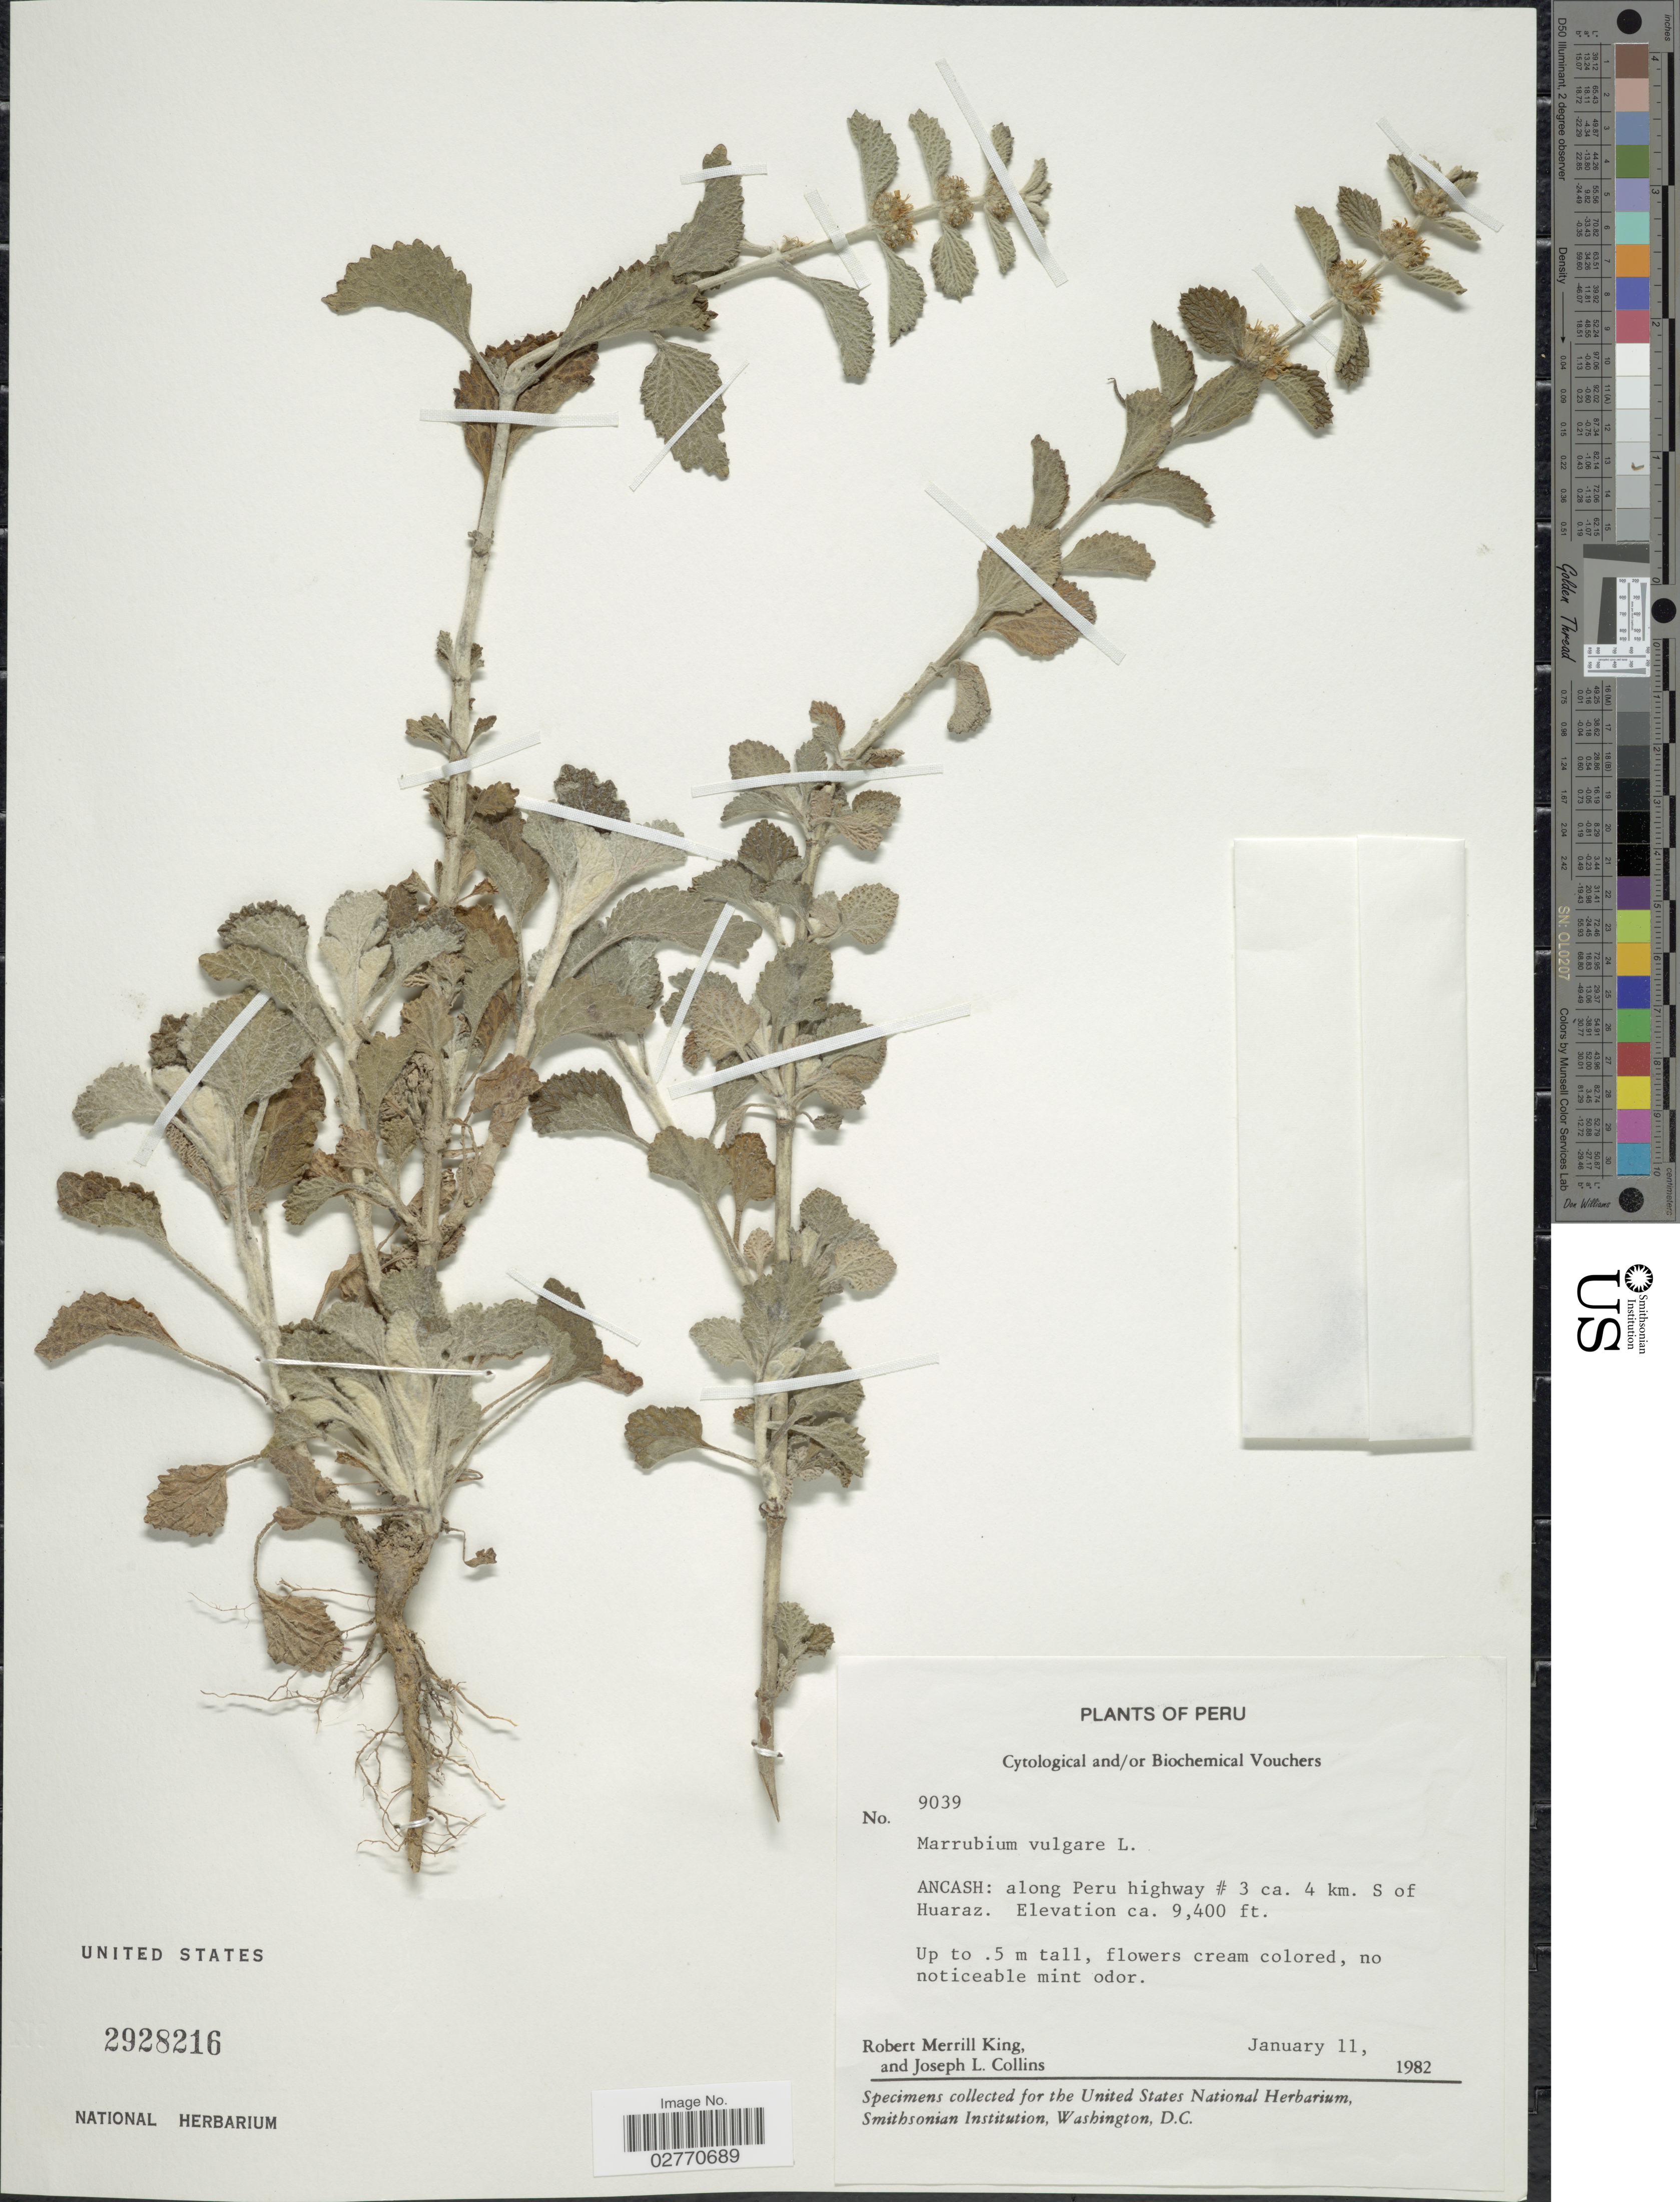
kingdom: Plantae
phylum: Tracheophyta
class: Magnoliopsida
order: Lamiales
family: Lamiaceae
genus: Marrubium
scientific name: Marrubium vulgare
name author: L.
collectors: R. M. King & J. L. Collins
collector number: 9039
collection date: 1982-01-11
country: Peru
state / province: Ancash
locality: Along Peru highway #3 ca. 4 km. S of Huaraz.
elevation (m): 2865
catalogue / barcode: US 2928216